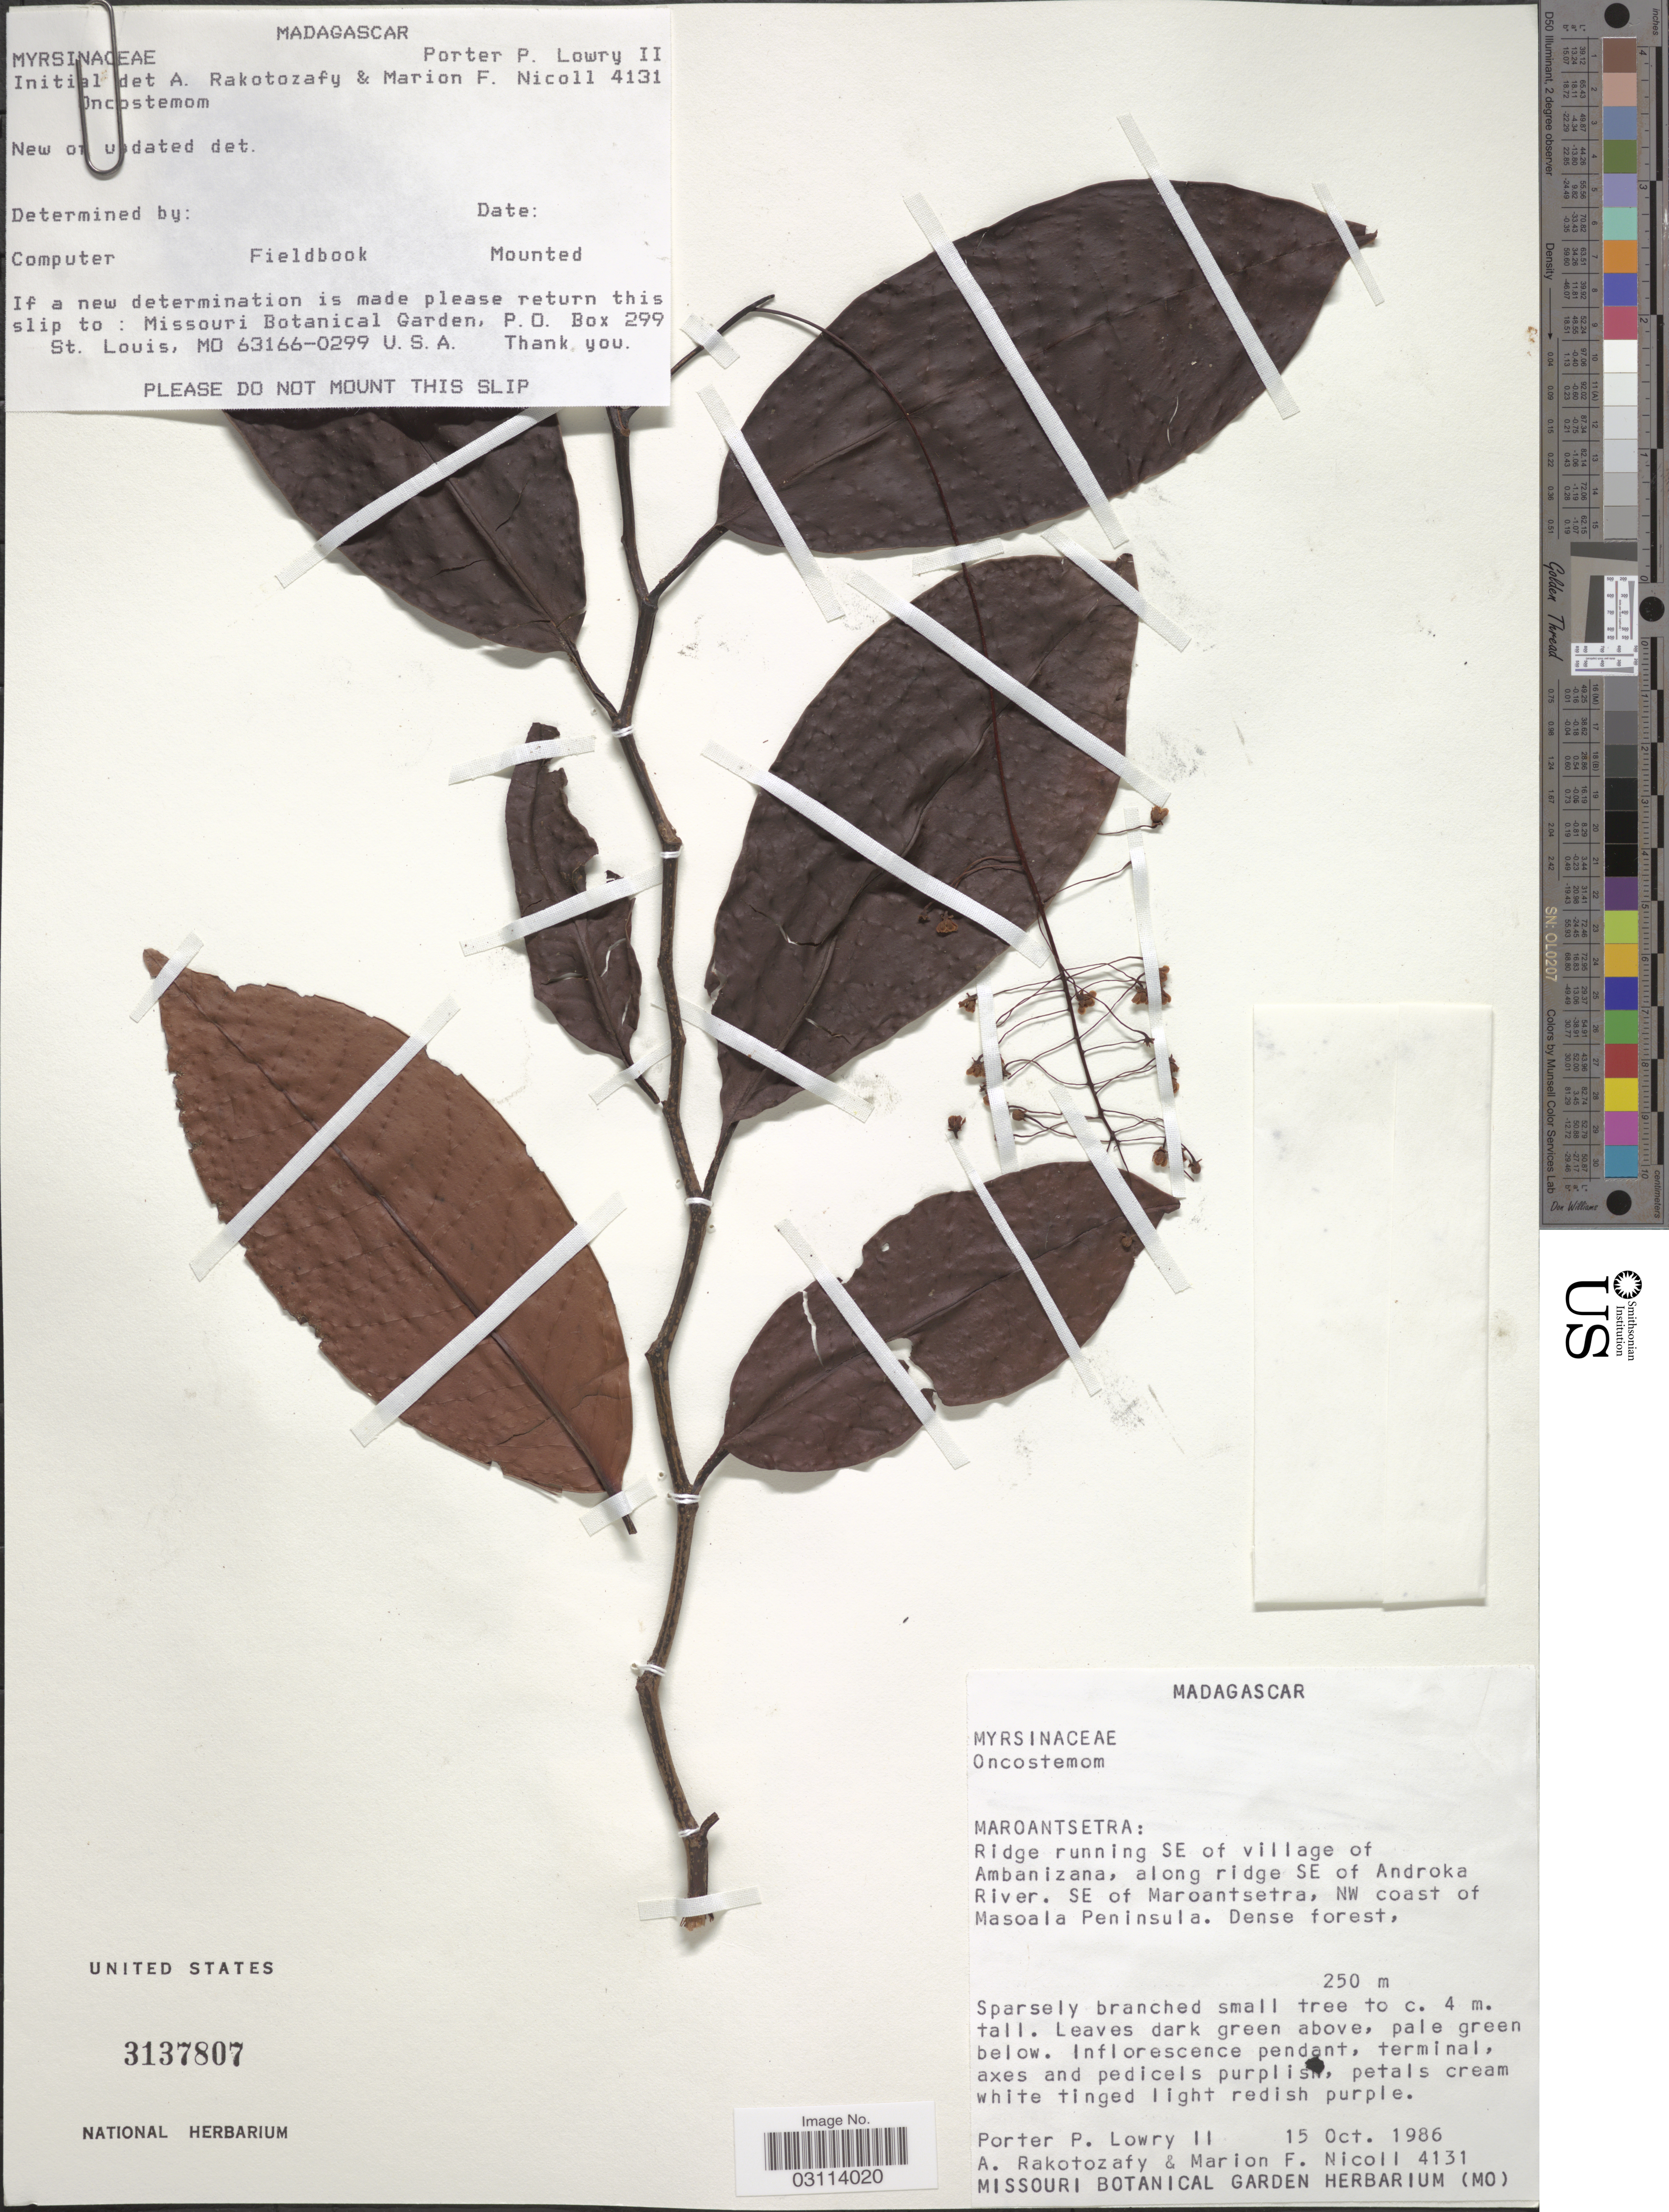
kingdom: Plantae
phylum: Tracheophyta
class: Magnoliopsida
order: Ericales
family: Primulaceae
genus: Oncostemon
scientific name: Oncostemon sp.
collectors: P. P. Lowry, A. Rakotozafy & M. F. Nicoll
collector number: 4131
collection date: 1986-10-15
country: Madagascar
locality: Maroantsetra: Ridge running SE of village of Ambanizana, along ridge SE of Androka River. SE of Maroantsetra, NW coast of Masoala Peninsula.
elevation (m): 250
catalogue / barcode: US 3137807